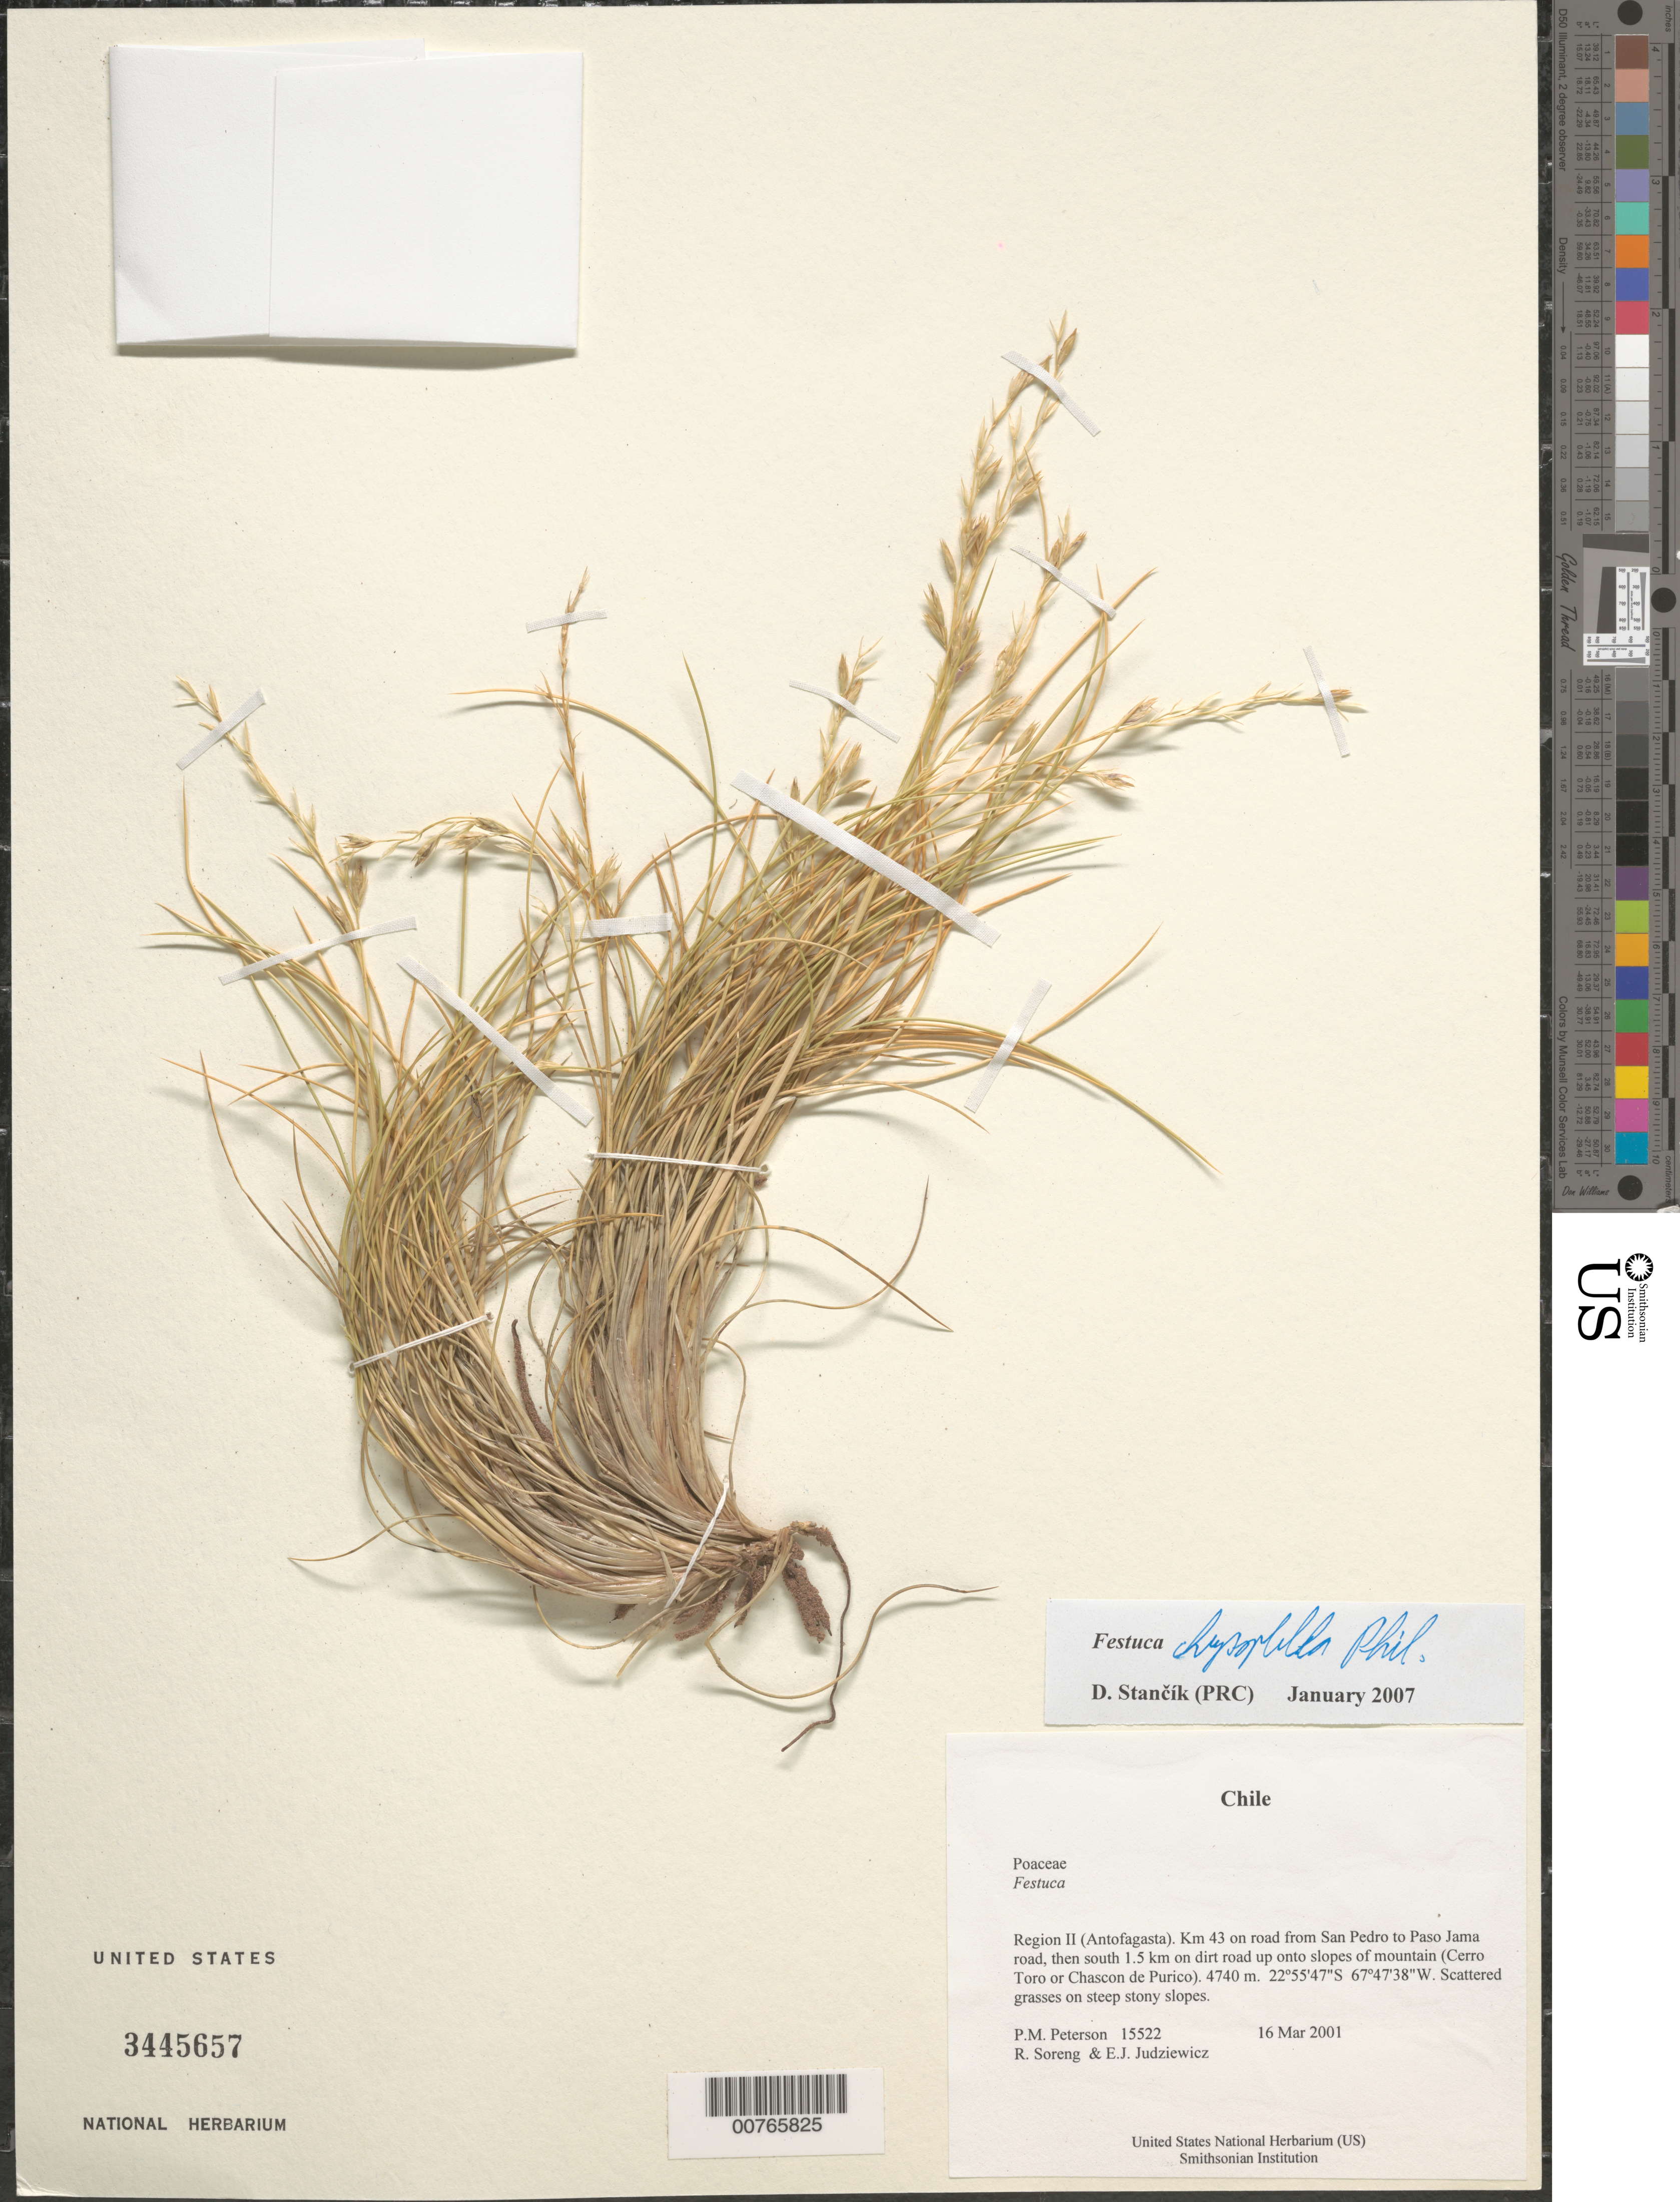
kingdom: Plantae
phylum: Tracheophyta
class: Liliopsida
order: Poales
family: Poaceae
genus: Festuca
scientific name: Festuca chrysophylla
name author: Phil.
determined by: Stancik, D.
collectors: P. M. Peterson, R. J. Soreng & E. J. Judziewicz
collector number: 15522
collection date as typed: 16 Mar 2001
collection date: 2001-03-16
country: Chile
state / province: Antofagasta (II)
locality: Km 43 on road from San Pedro to Paso Jama road, then south 1.5 km on dirt road up onto slopes of mountain (Cerro Toro or Chascon de Purico).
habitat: Scattered grasses on steep stony slopes.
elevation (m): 4740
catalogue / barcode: US 3445657